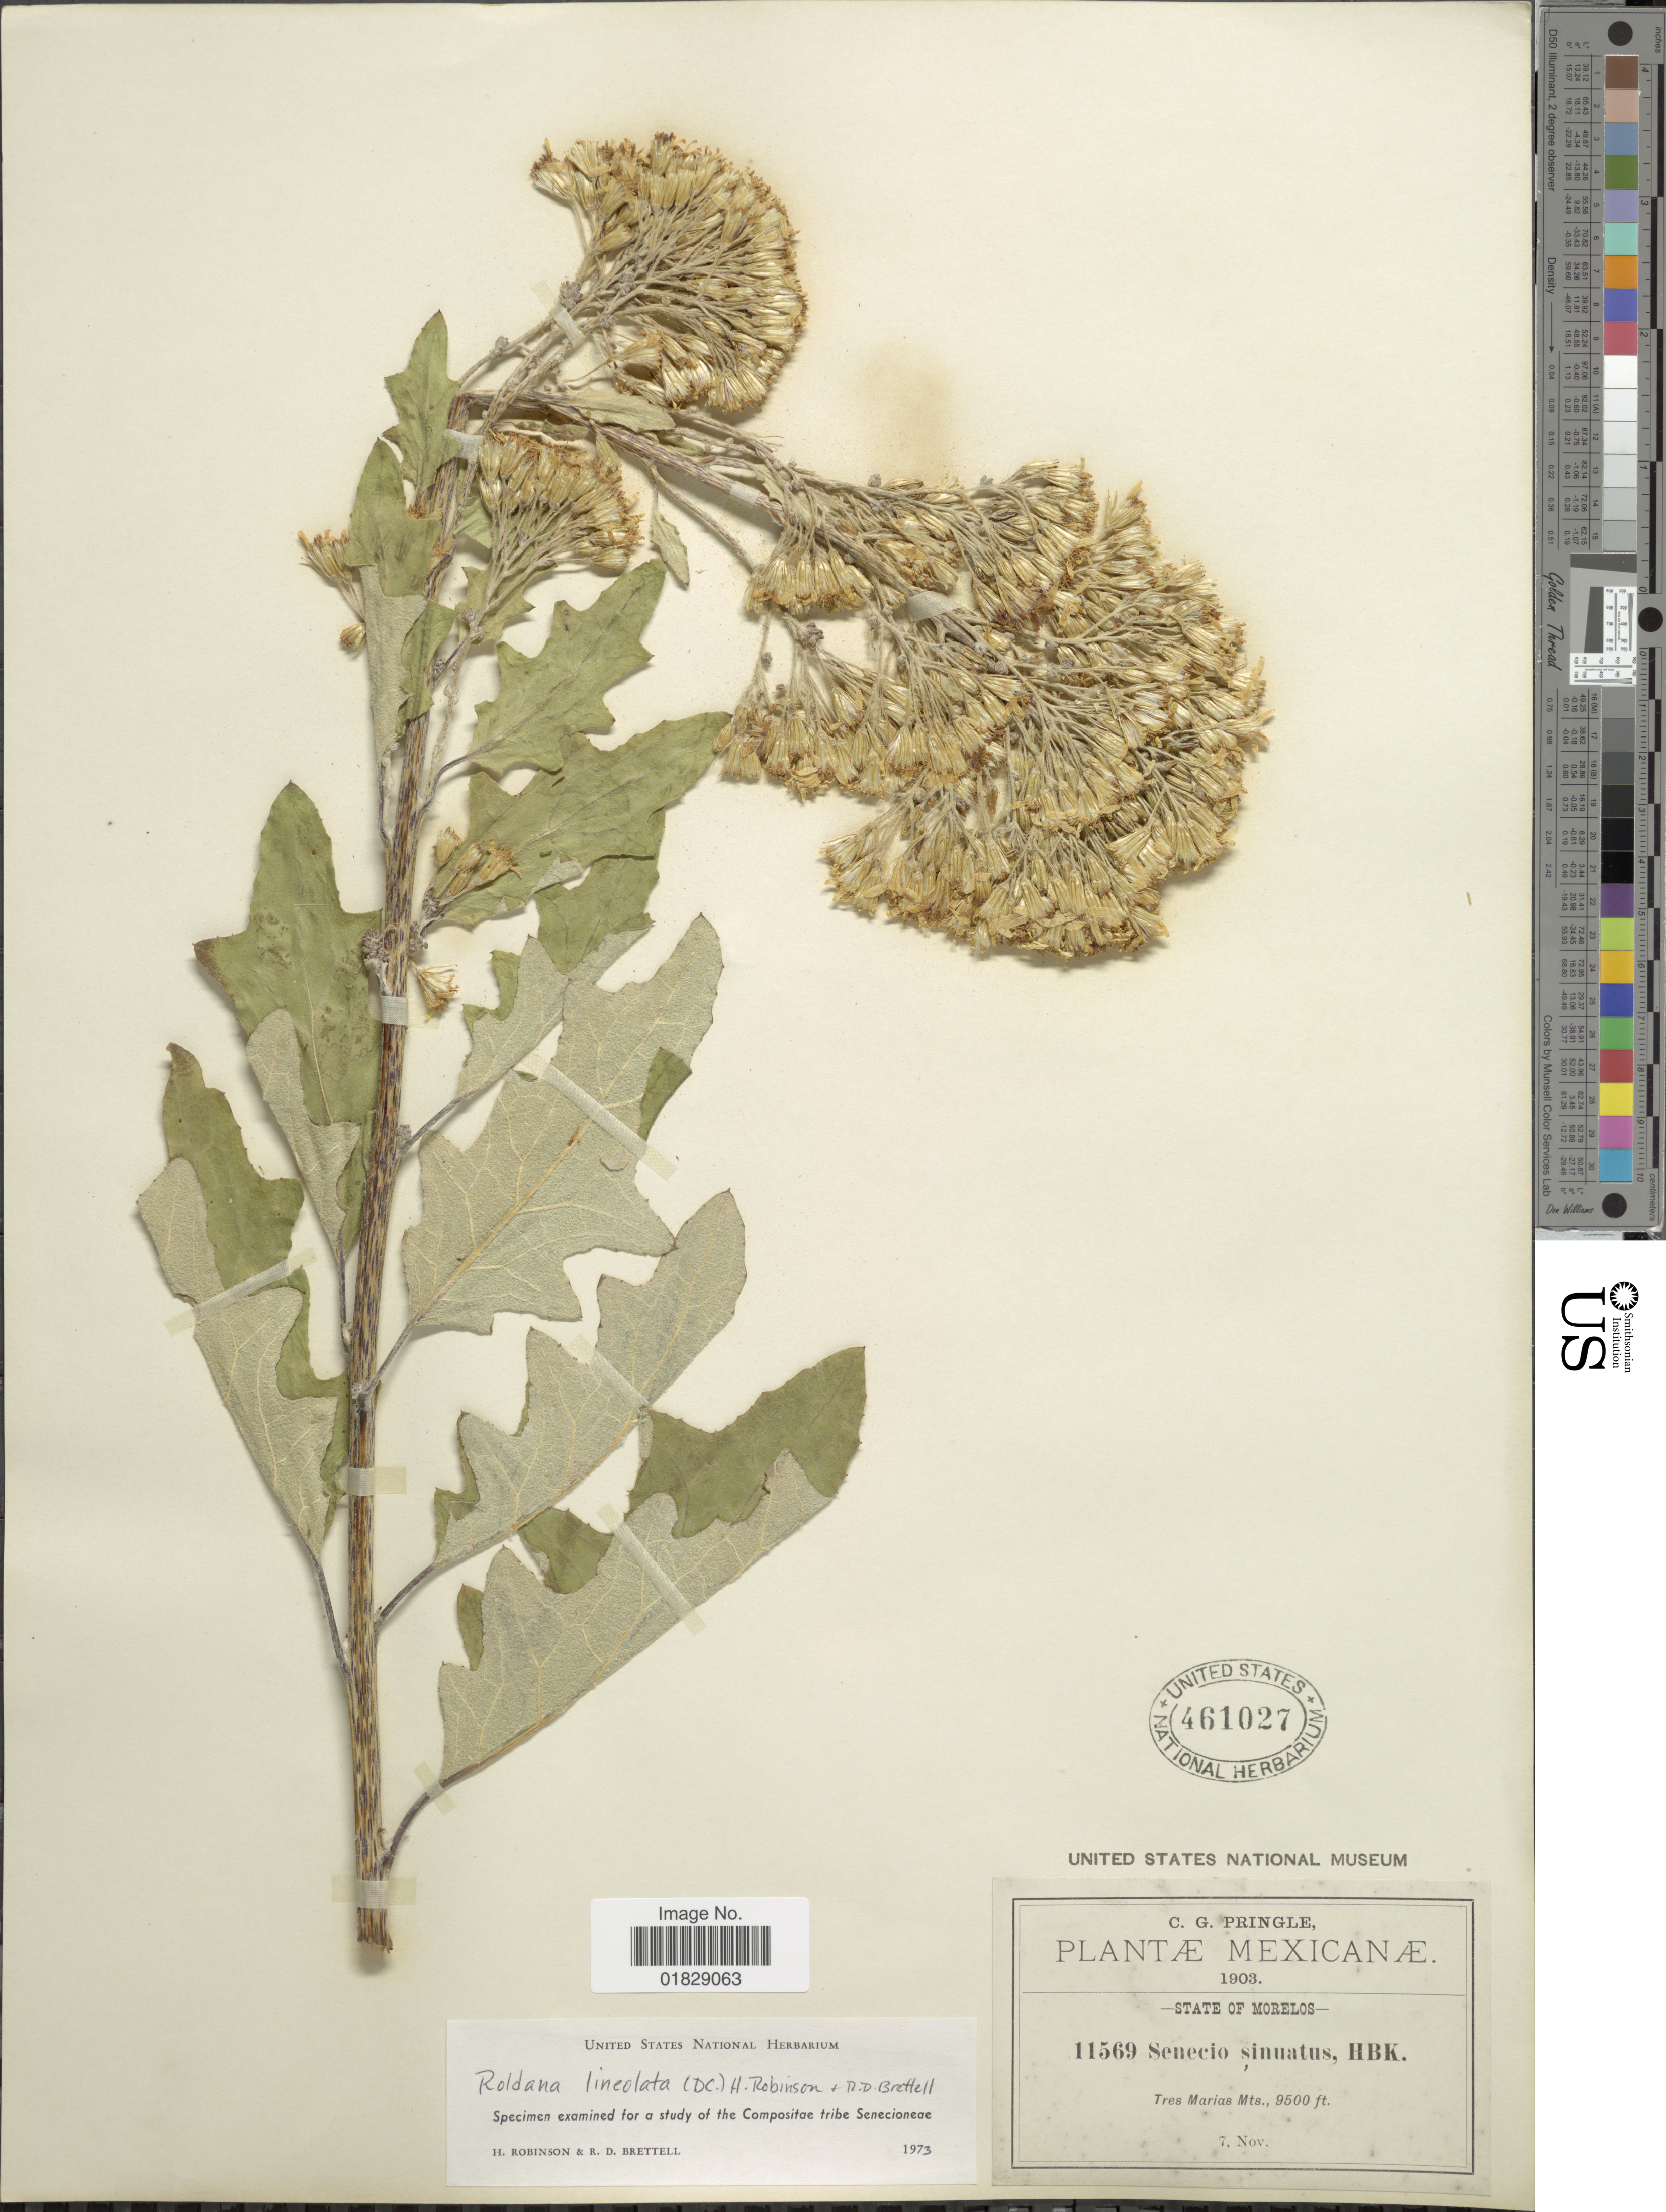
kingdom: Plantae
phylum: Tracheophyta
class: Magnoliopsida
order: Asterales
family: Asteraceae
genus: Roldana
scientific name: Roldana sinuata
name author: B.L. Turner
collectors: C. G. Pringle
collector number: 11569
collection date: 1903-11-07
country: Mexico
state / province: Morelos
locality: State of Morelos. Tres Marias Mts.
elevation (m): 2896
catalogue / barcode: US 461027